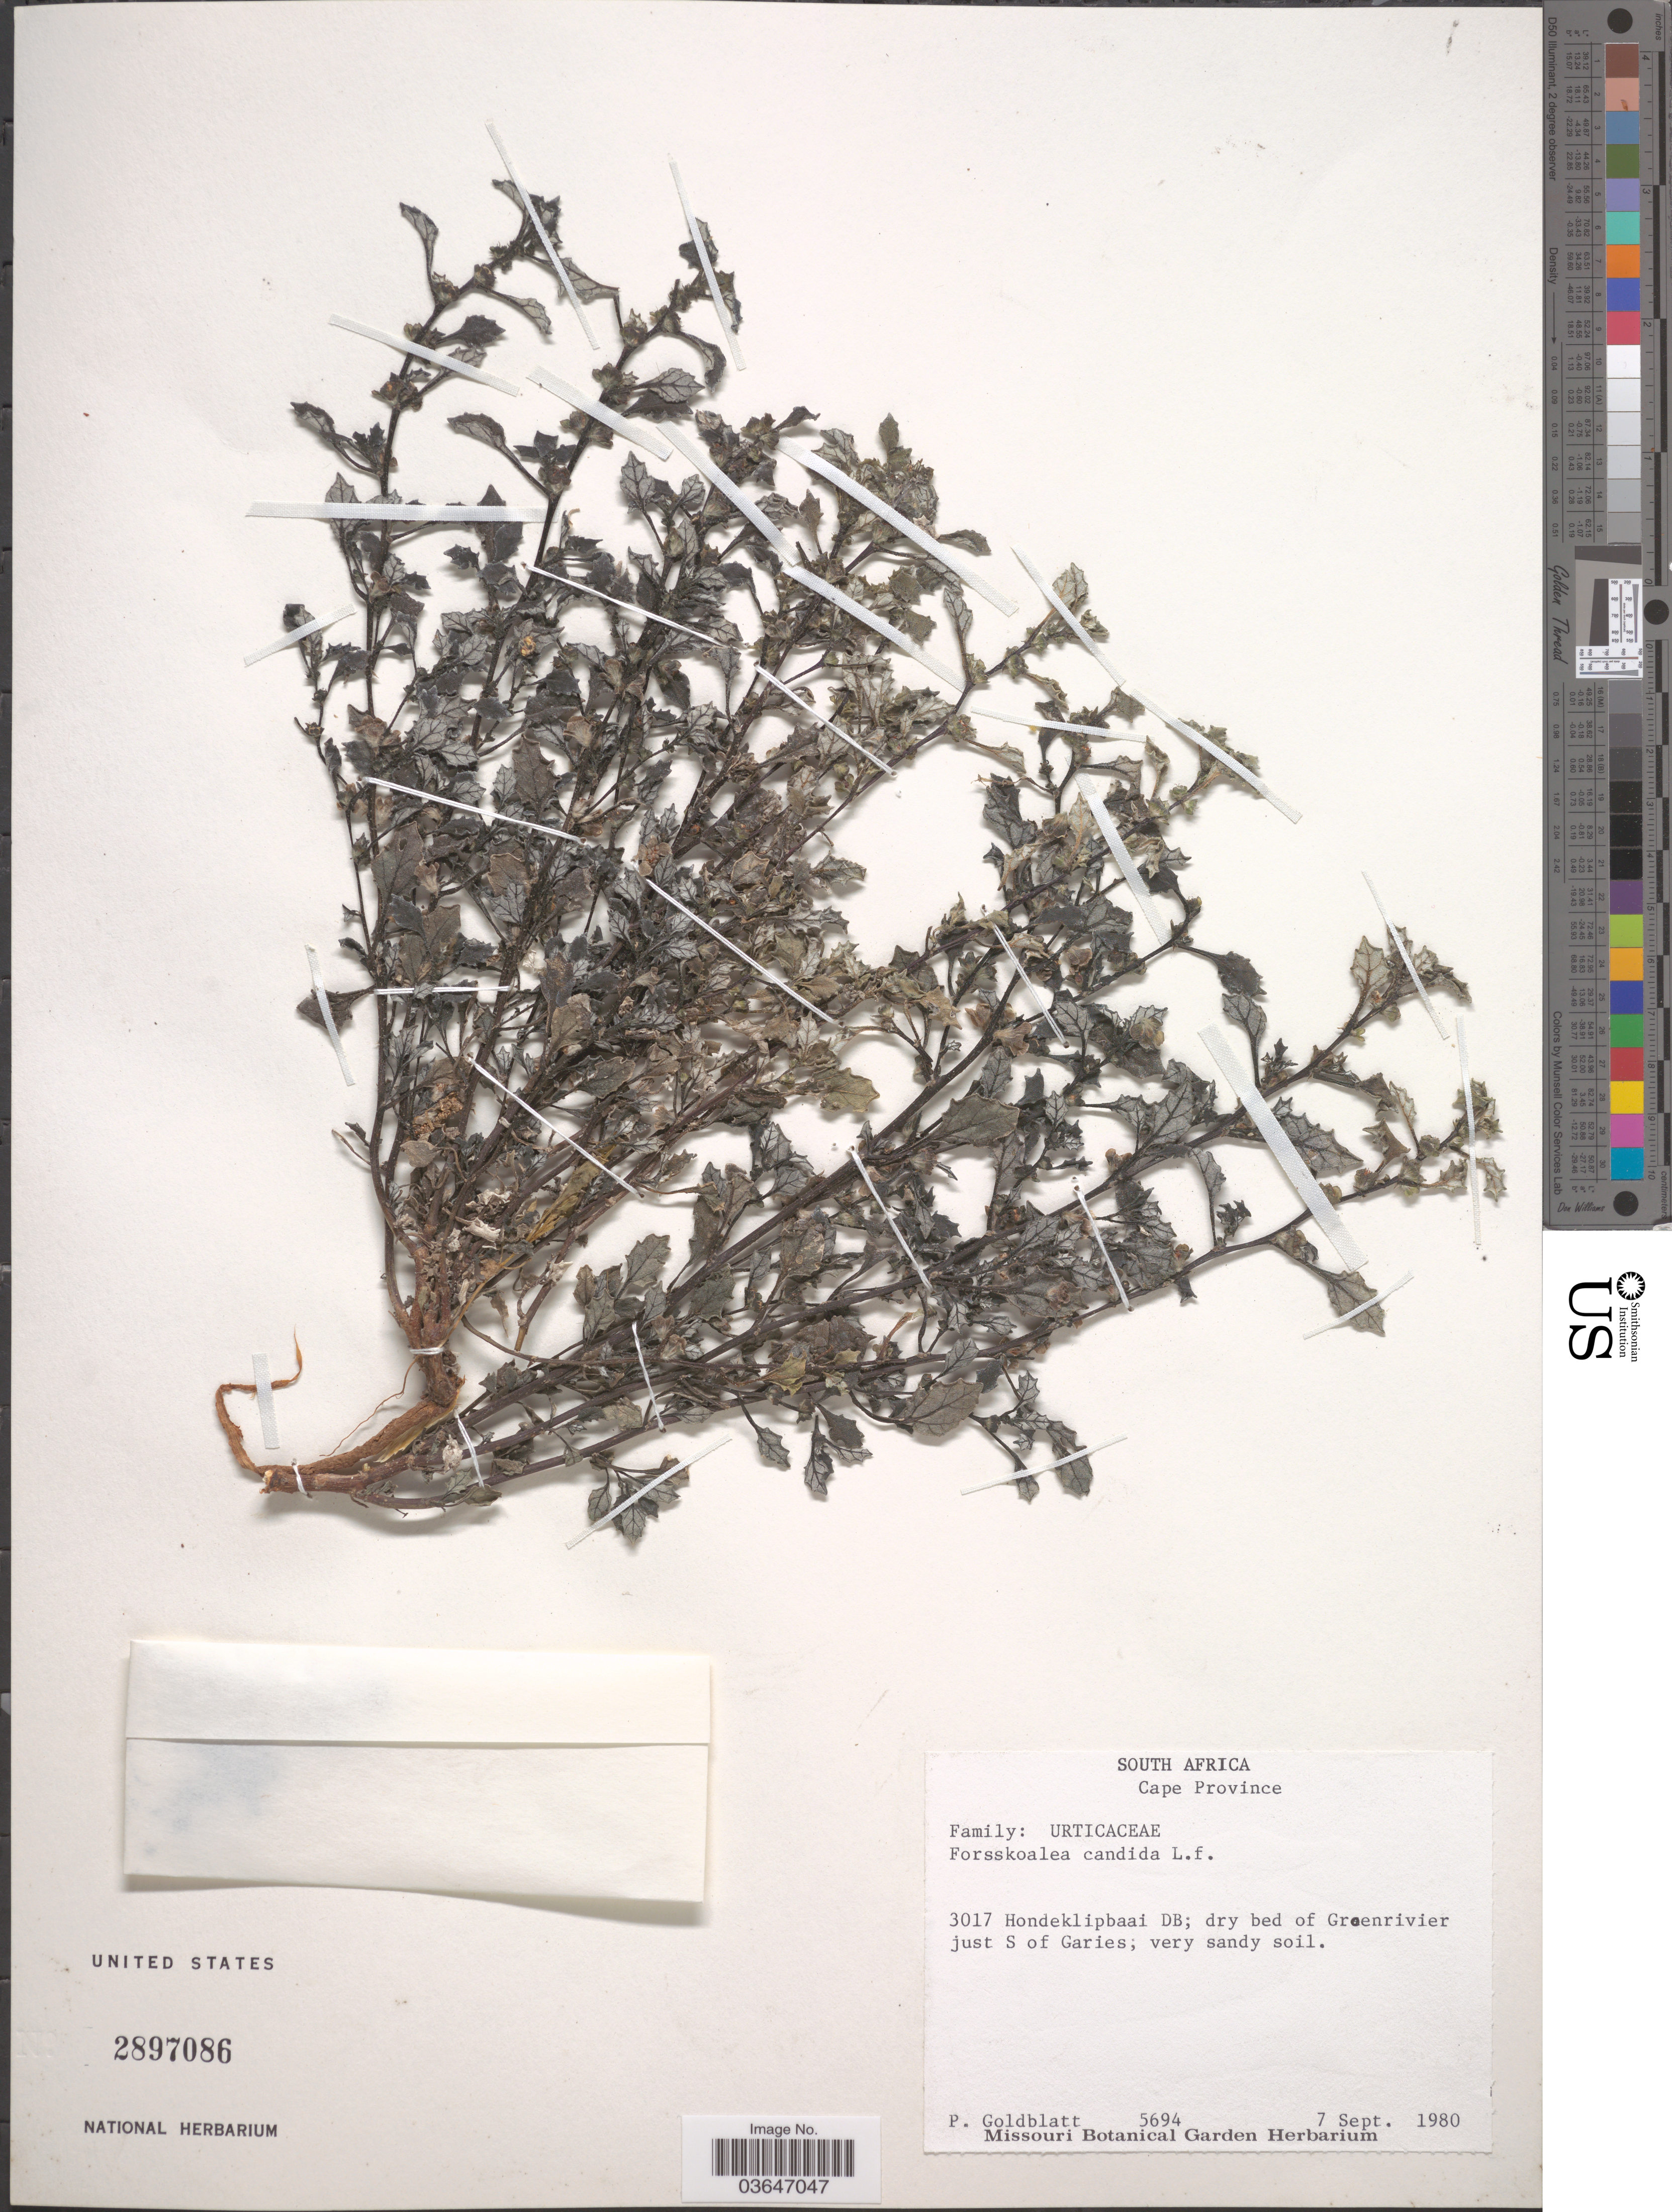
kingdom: Plantae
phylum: Tracheophyta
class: Magnoliopsida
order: Rosales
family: Urticaceae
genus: Forsskaolea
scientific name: Forsskaolea candida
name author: L. f.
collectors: P. Goldblatt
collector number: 5694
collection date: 1980-09-07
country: South Africa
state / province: Northern Cape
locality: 3017 Hondeklipbaai DB; dry bed of Groenrivier just S of Garies.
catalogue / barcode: US 2897086